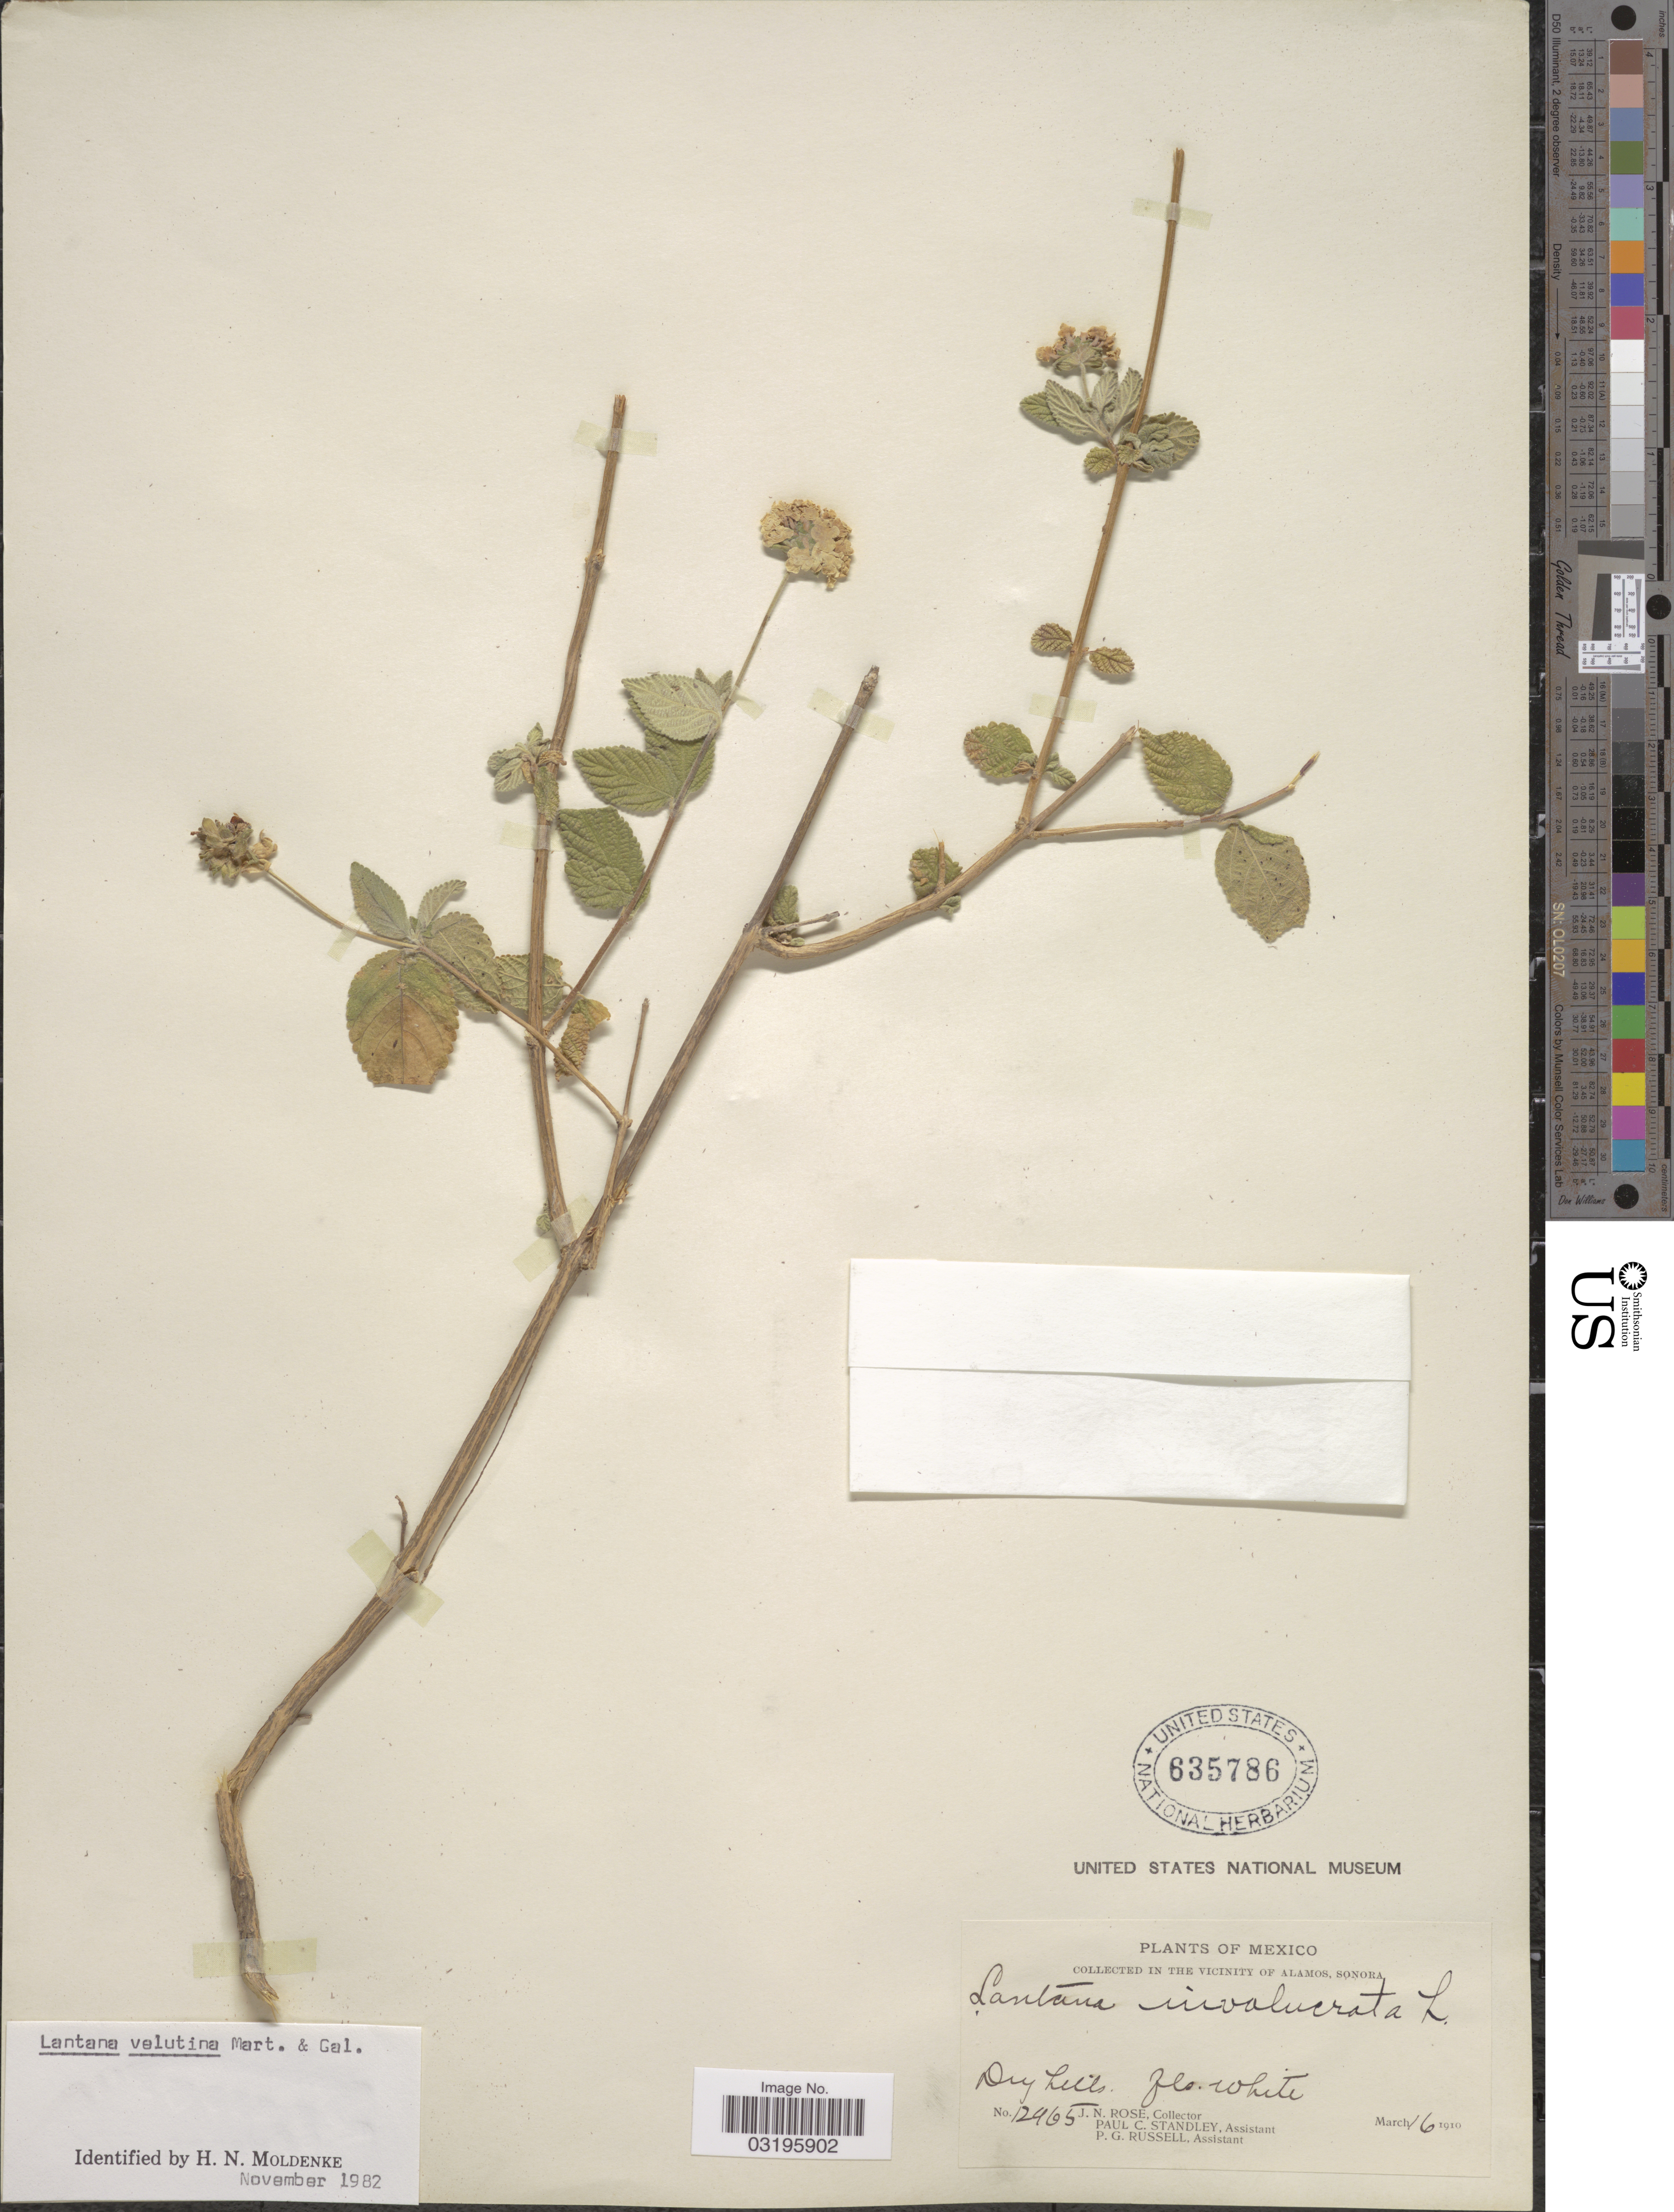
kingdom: Plantae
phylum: Tracheophyta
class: Magnoliopsida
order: Lamiales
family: Verbenaceae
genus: Lantana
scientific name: Lantana velutina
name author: M. Martens & Galeotti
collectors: J. N. Rose, P. C. Standley & P. G. Russell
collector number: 12965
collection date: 1910-03-16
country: Mexico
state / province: Sonora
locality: In the Vicinity of Alamos.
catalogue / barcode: US 635786